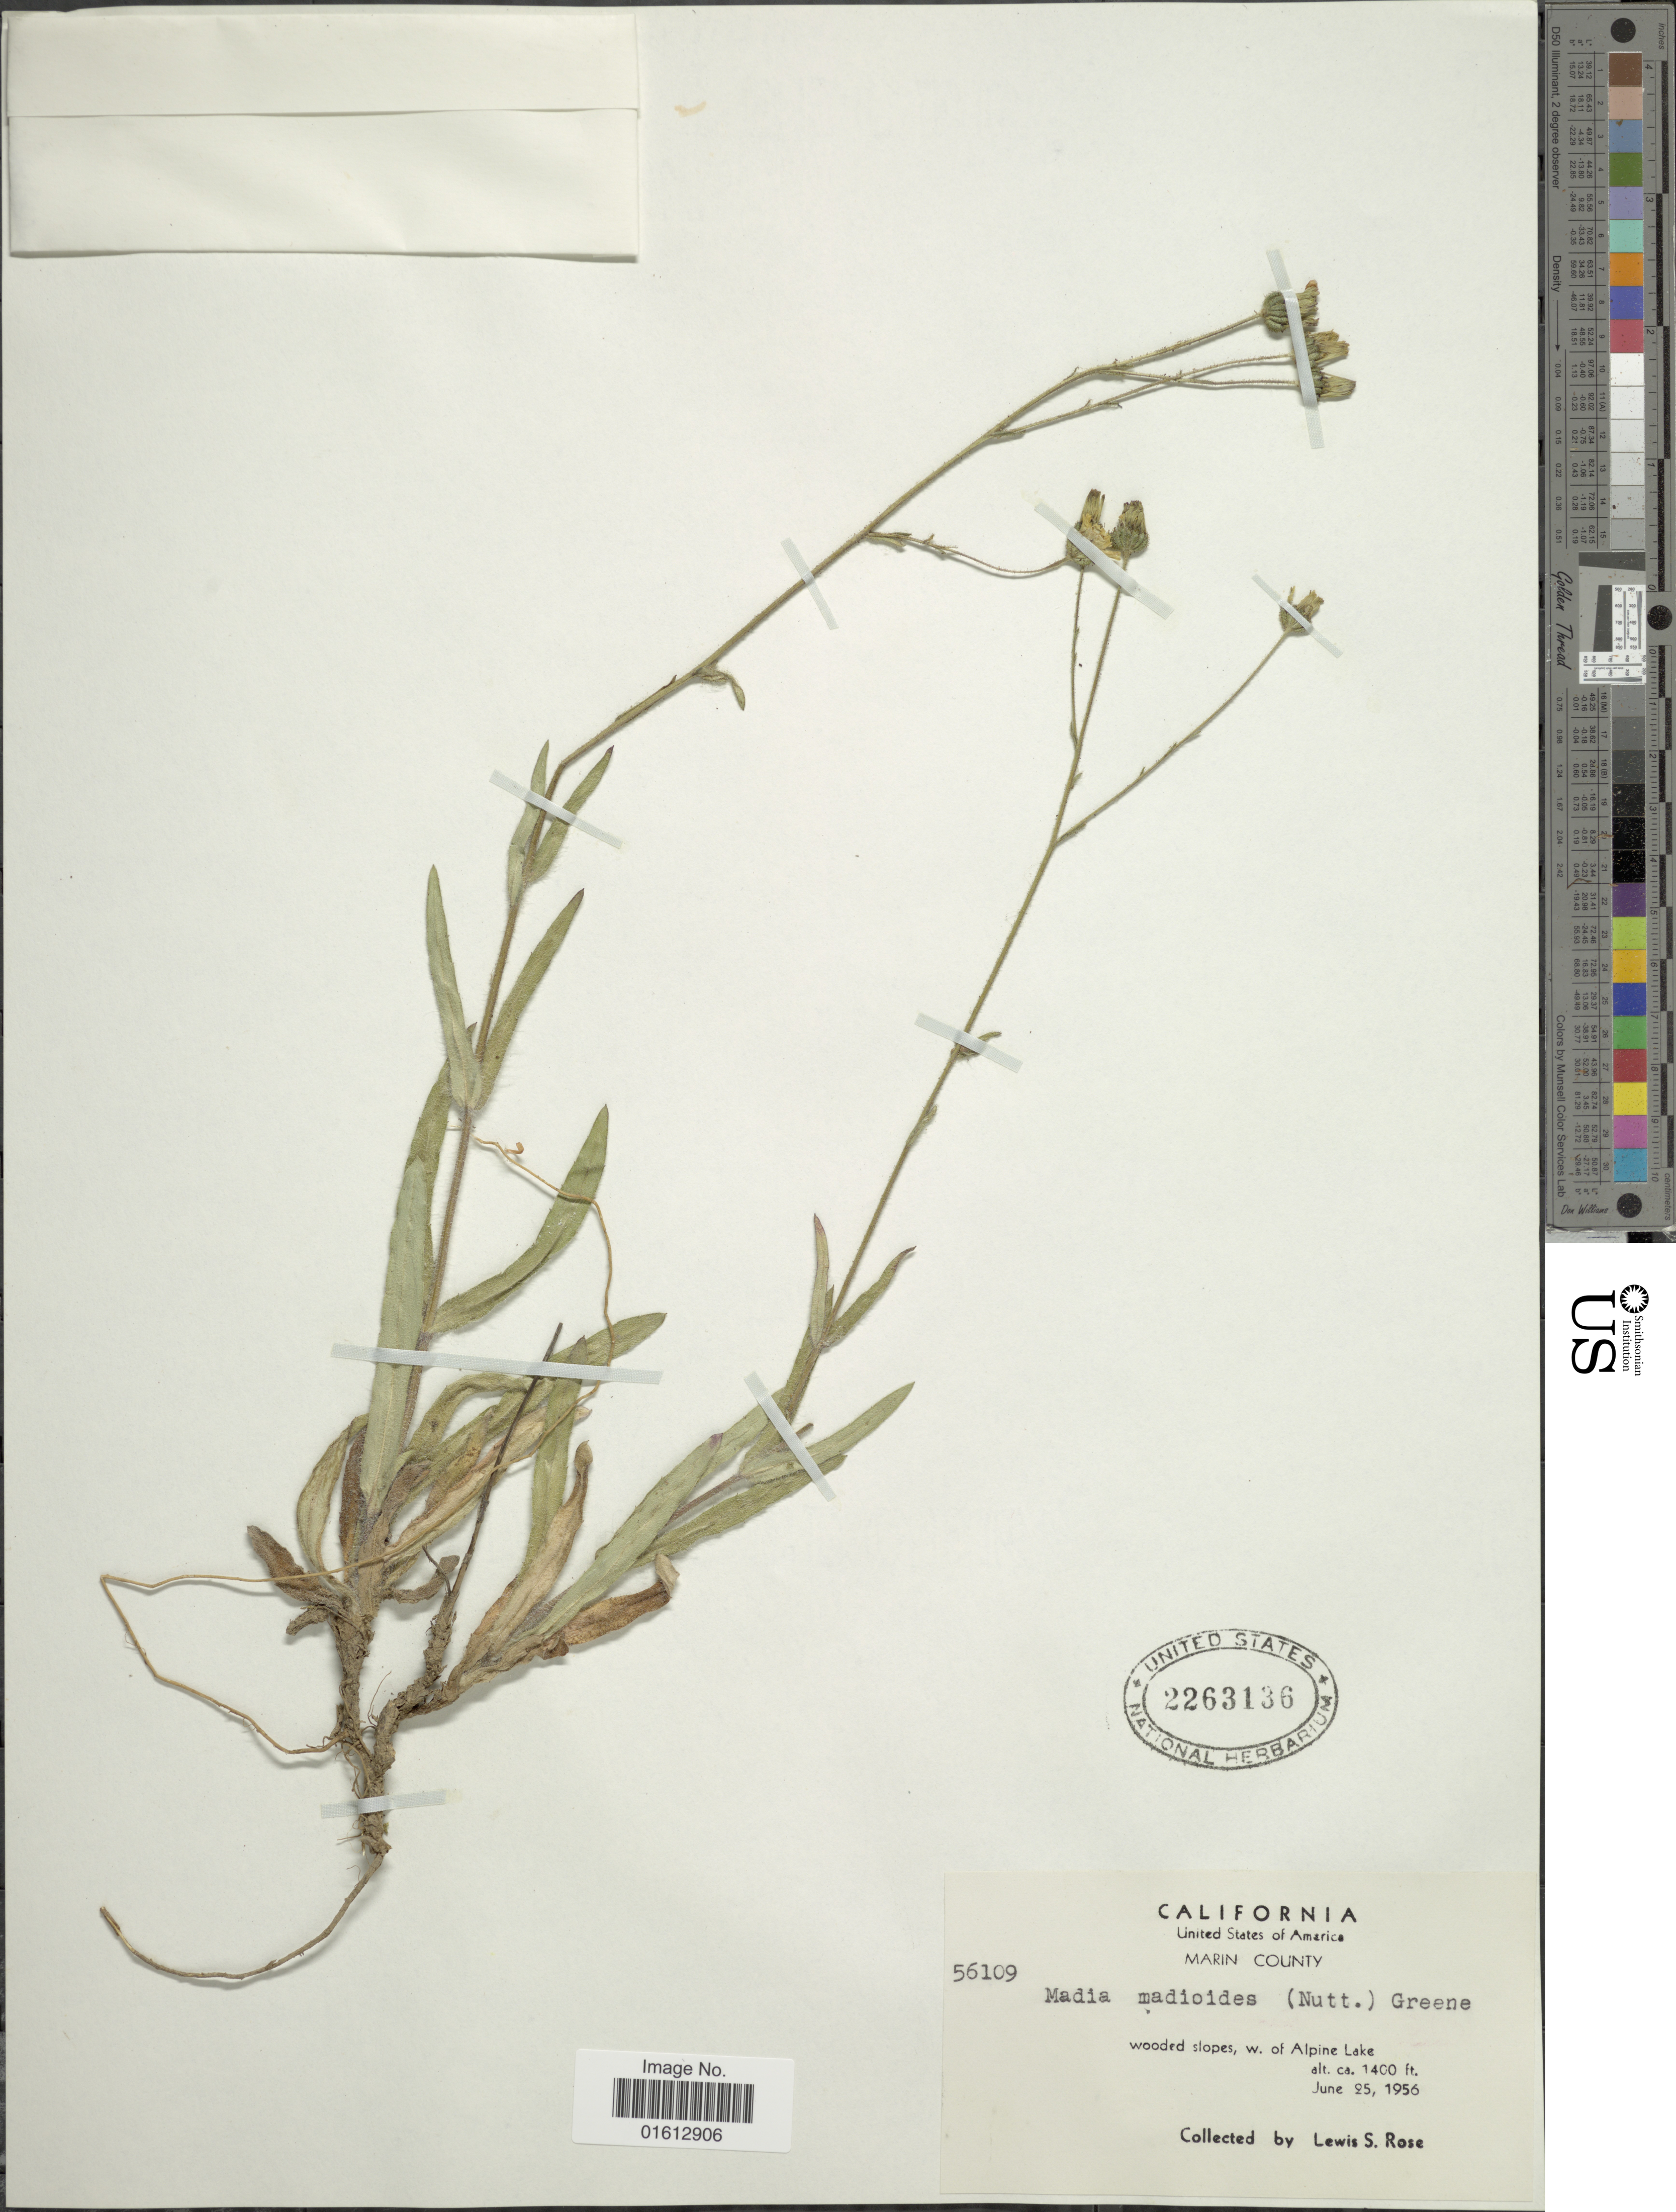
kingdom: Plantae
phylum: Tracheophyta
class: Magnoliopsida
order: Asterales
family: Asteraceae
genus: Madia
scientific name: Madia madioides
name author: (Nutt.) Greene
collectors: L. S. Rose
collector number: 56109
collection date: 1956-06-25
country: United States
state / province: California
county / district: Marin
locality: California, Marin County, wooded slopes, w. of Alpine Lake.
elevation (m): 427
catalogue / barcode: US 2263136